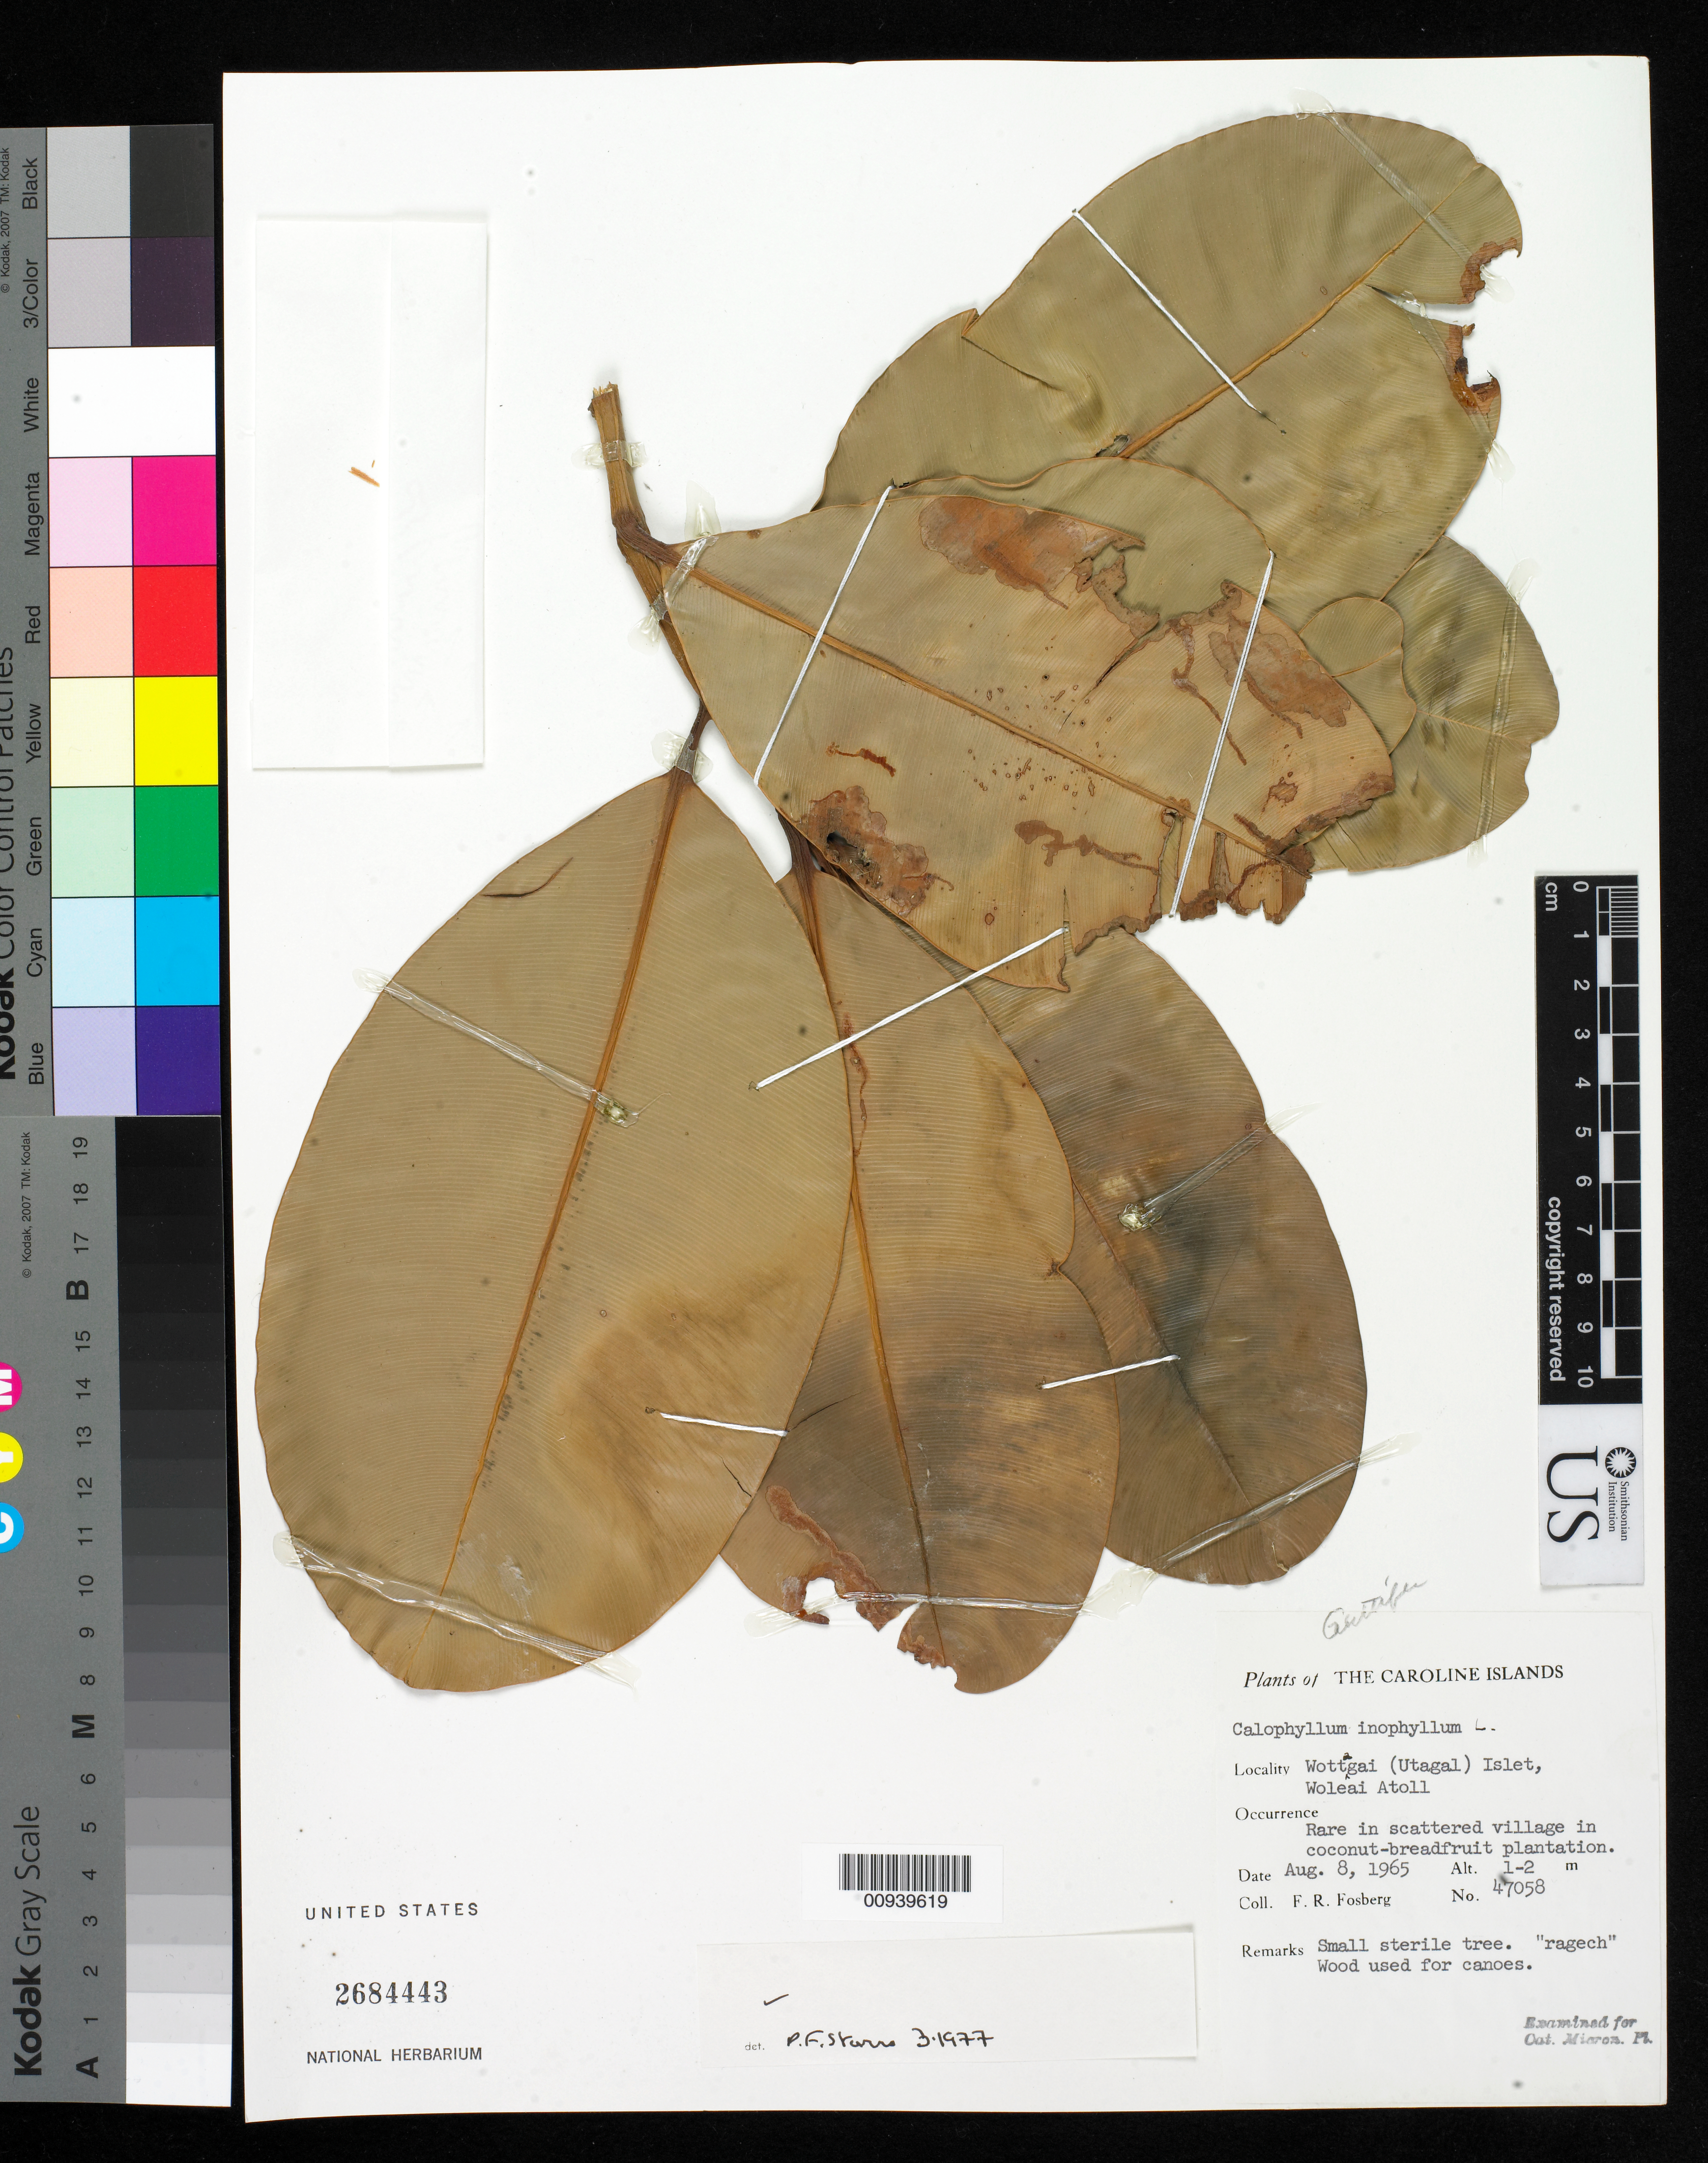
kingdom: Plantae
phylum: Tracheophyta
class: Magnoliopsida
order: Malpighiales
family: Calophyllaceae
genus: Calophyllum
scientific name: Calophyllum inophyllum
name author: L.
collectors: F. R. Fosberg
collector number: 47058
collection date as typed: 08 Aug 1965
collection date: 1965-08-08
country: Micronesia, Federated States of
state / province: Yap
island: Woleai Atoll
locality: Wottagai (Utagal) Islet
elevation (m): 1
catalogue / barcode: US 2684443